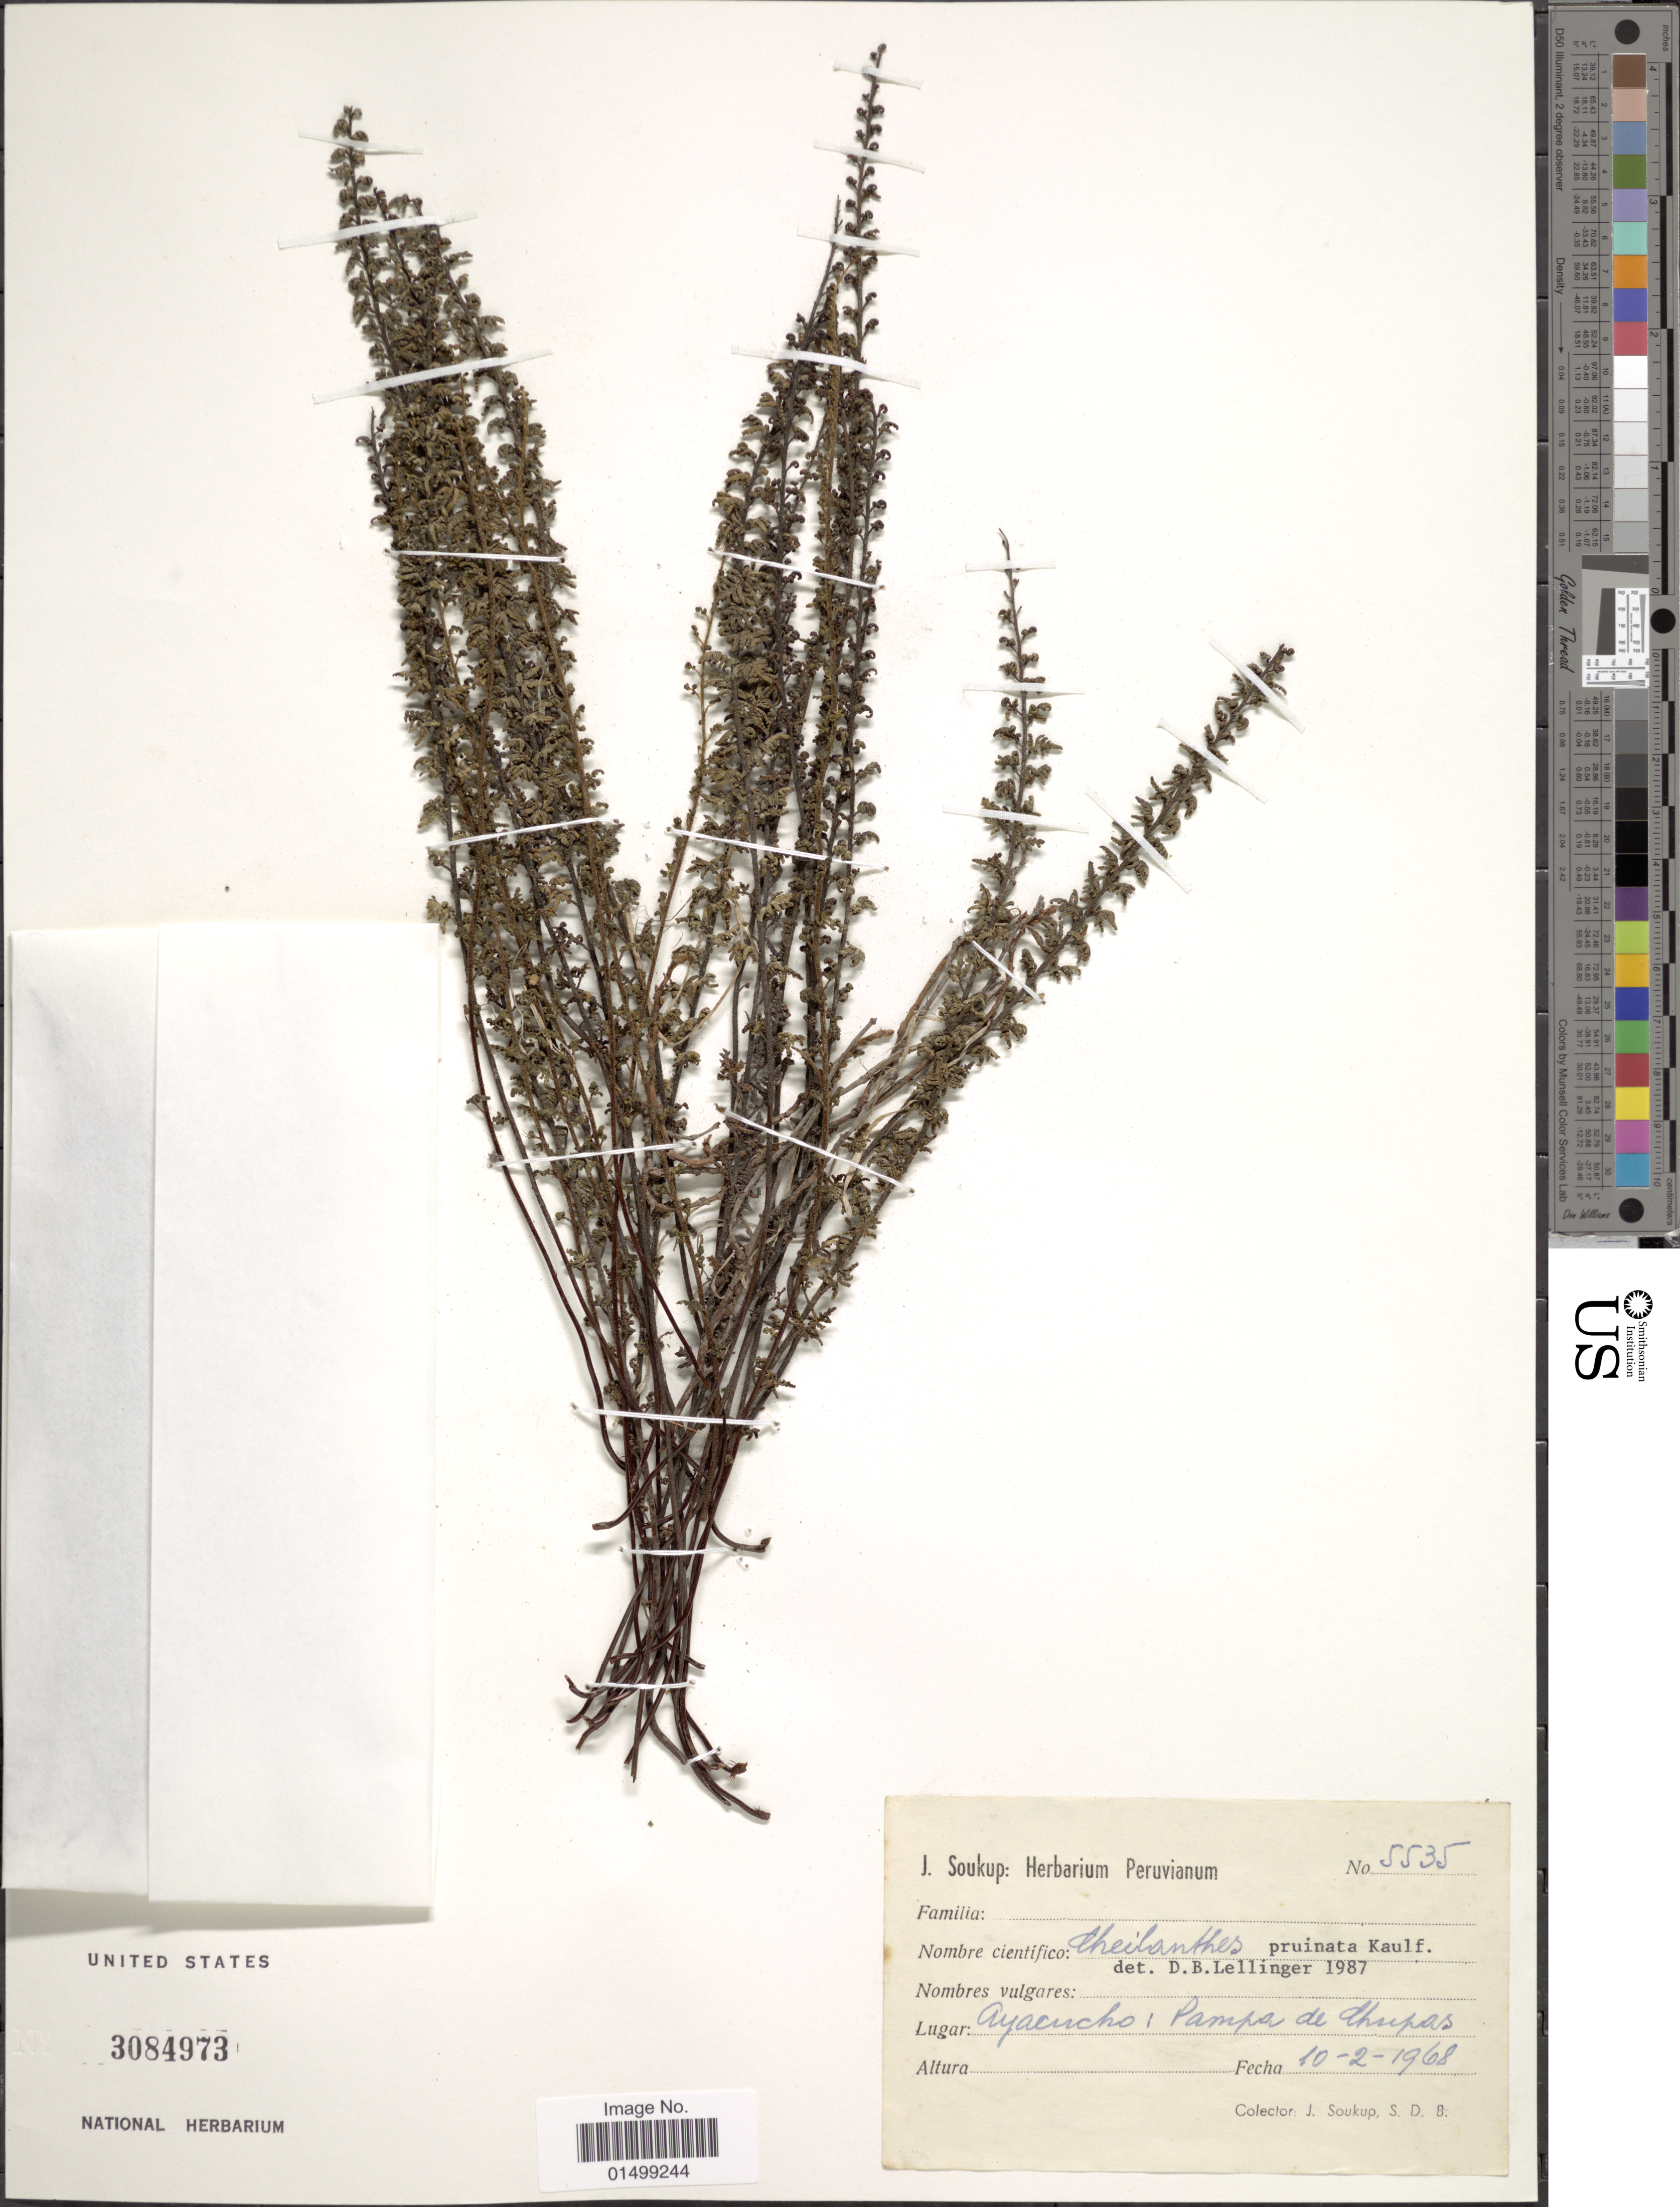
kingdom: Plantae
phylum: Tracheophyta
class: Polypodiopsida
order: Polypodiales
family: Pteridaceae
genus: Cheilanthes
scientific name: Cheilanthes pruinata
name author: Kaulf.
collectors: J. Soukup & S. D. B.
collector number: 5535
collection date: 1968-02-10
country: Peru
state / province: Ayacucho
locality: Pampa de Chupas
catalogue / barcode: US 3084973